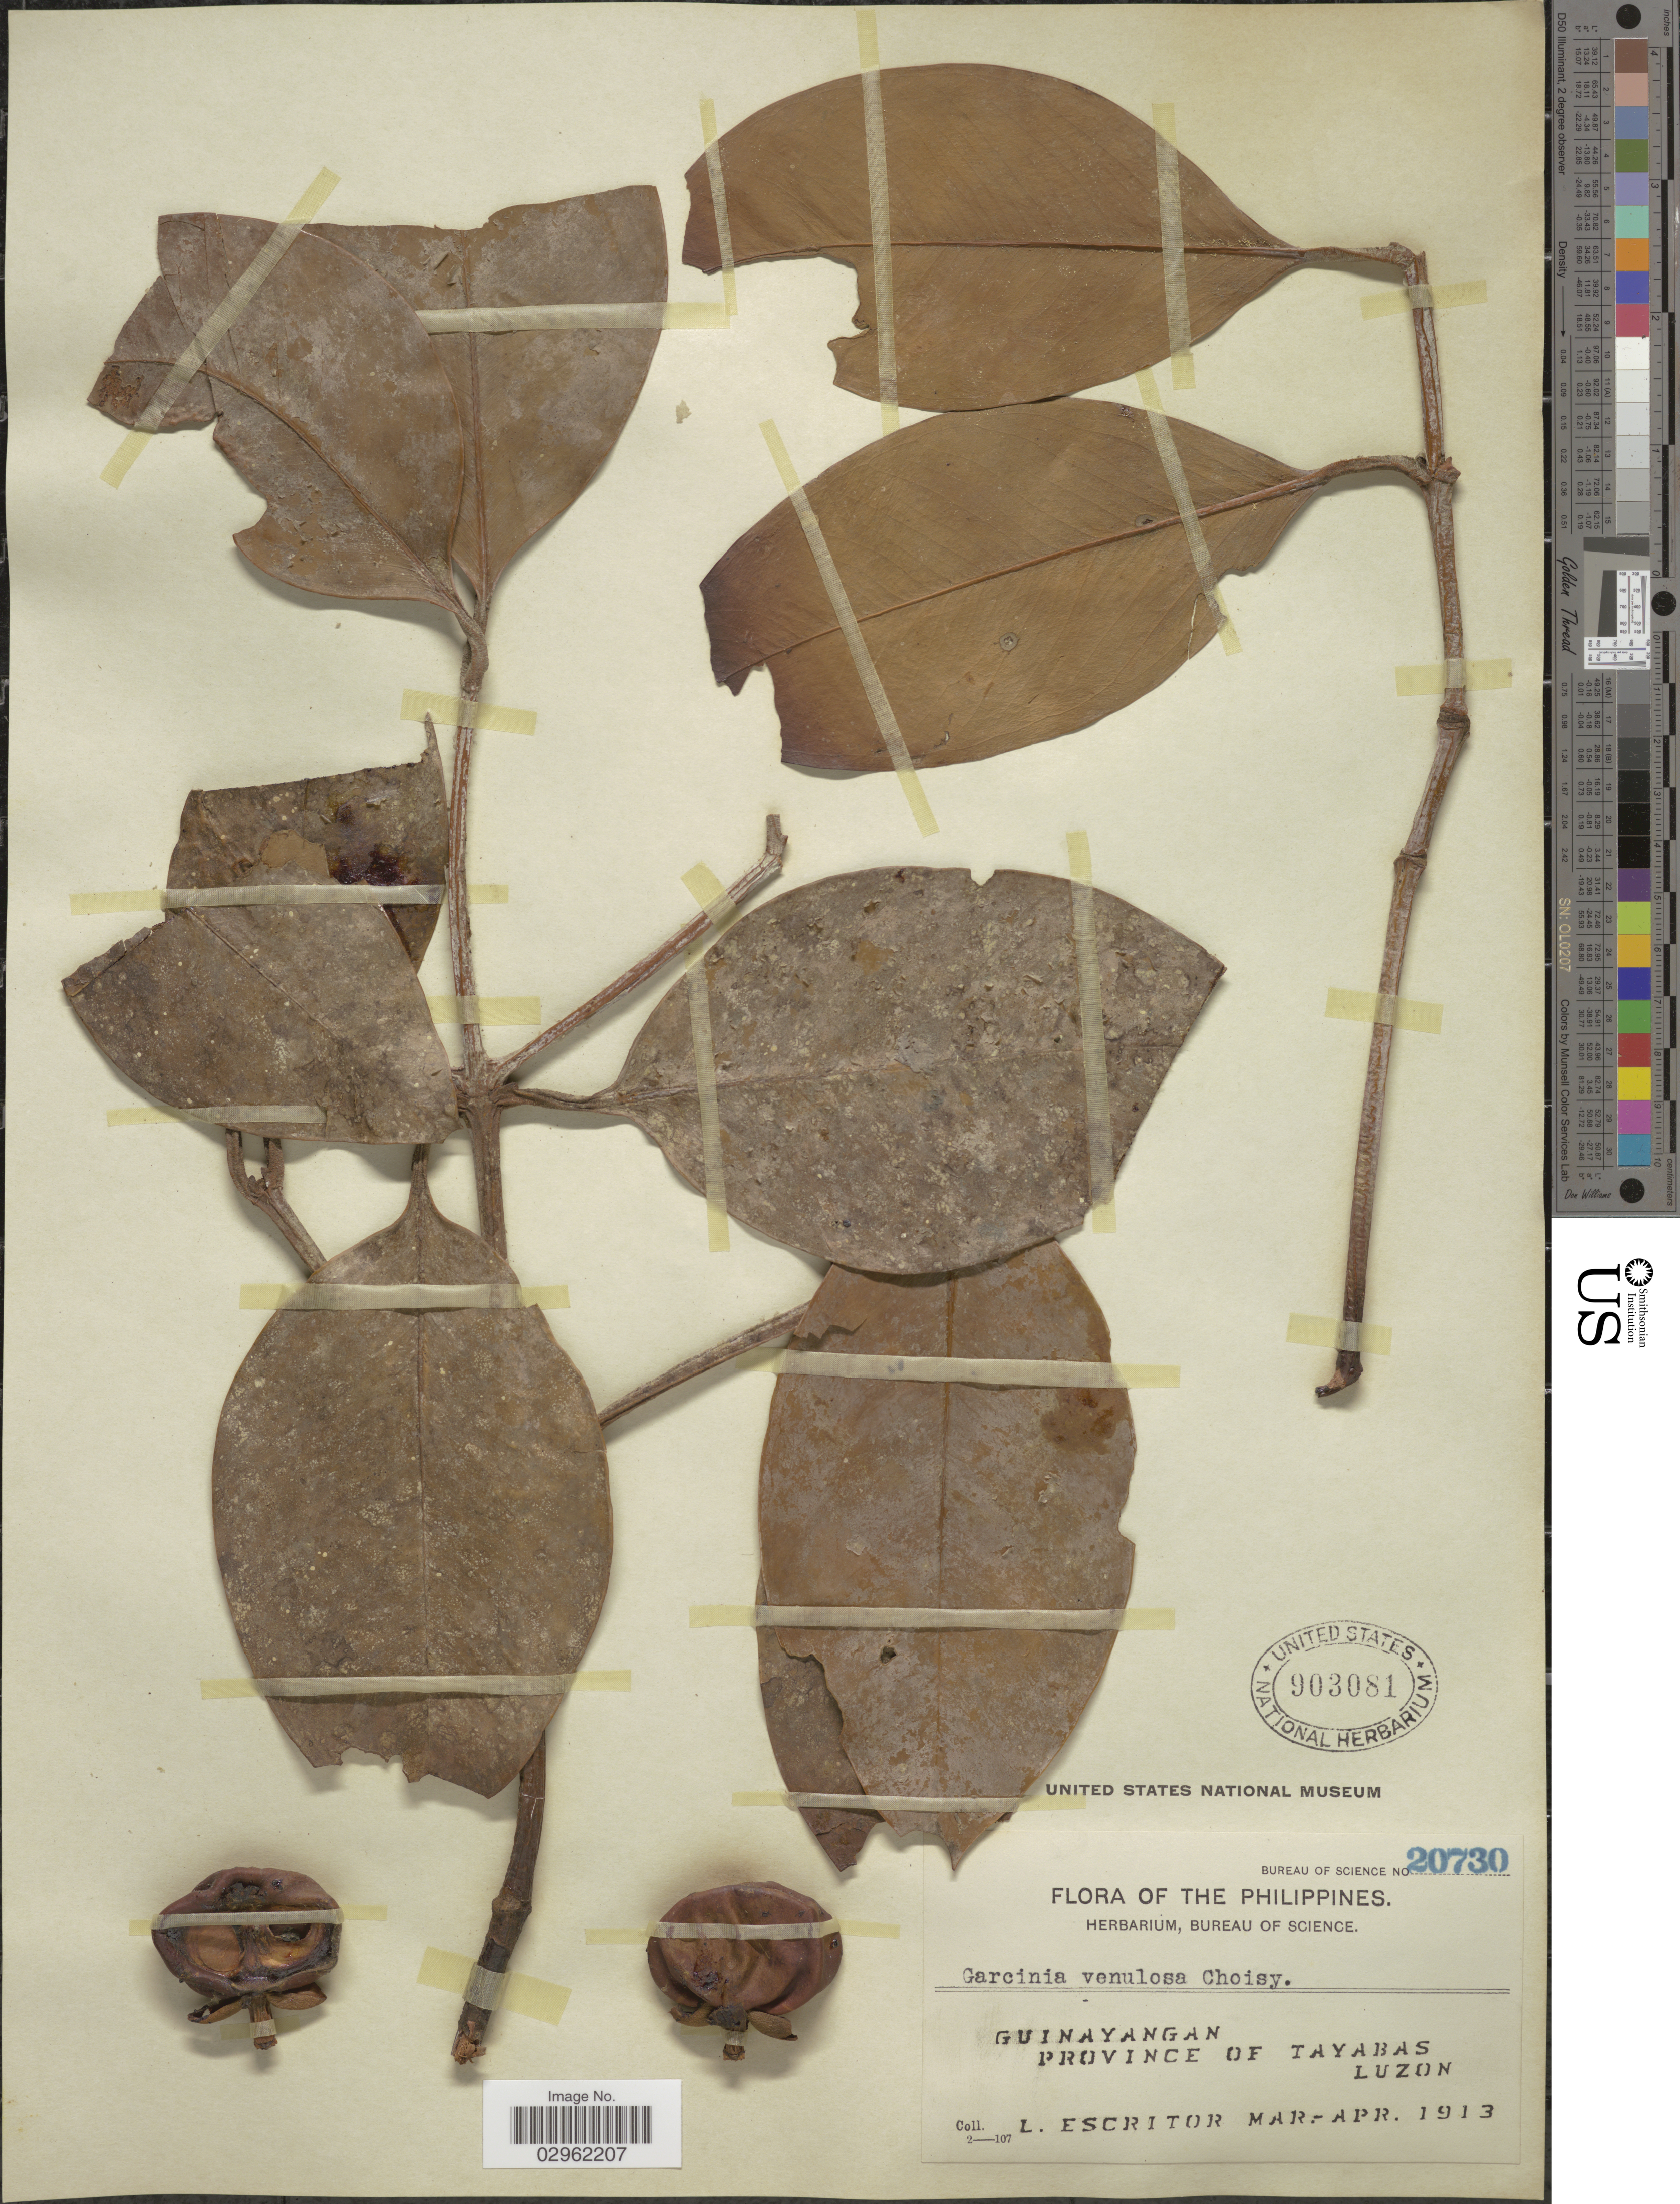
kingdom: Plantae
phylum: Tracheophyta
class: Magnoliopsida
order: Malpighiales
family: Clusiaceae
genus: Garcinia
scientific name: Garcinia venulosa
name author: (Blanco) Choisy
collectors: L. Escritor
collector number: Bureau of Science 20730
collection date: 1913-03/1913-04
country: Philippines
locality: Guinayangan, Province of Tayabas, Luzon.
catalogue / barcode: US 903081